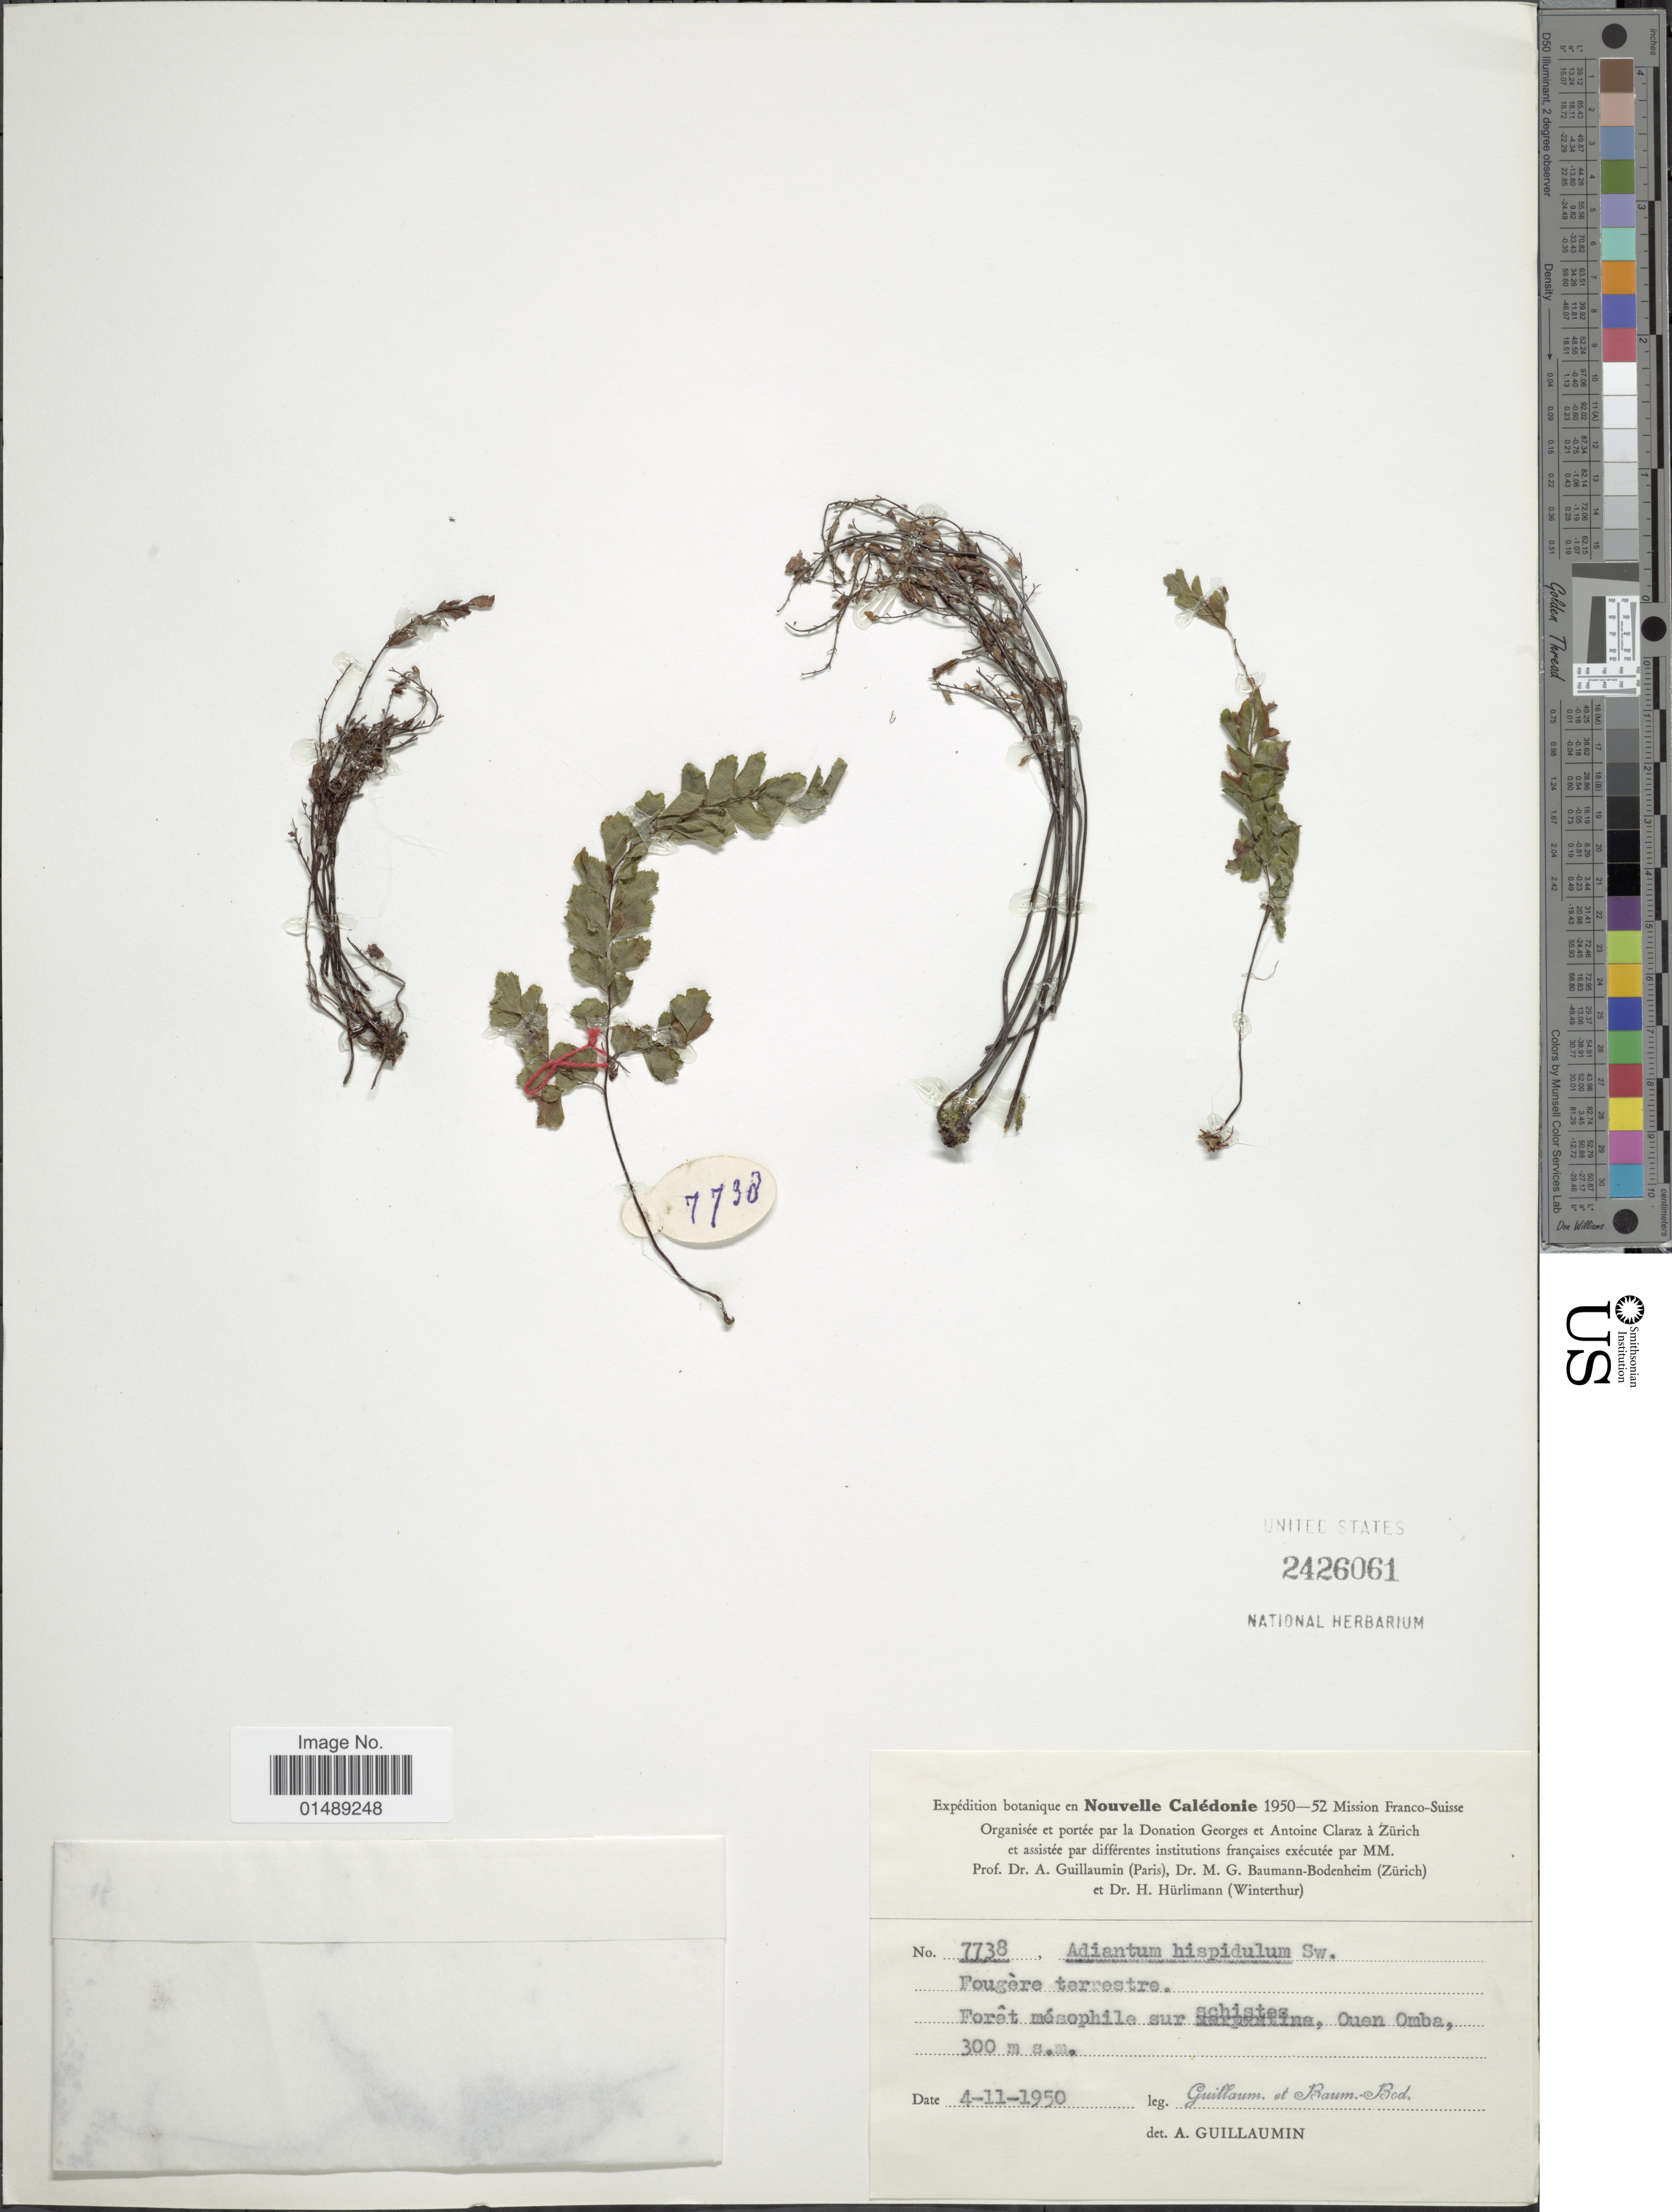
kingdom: Plantae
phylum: Tracheophyta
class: Polypodiopsida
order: Polypodiales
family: Pteridaceae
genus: Adiantum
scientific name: Adiantum hispidulum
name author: Sw.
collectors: A. Guillaumin & M. G. Baumann-Bodenheim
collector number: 7738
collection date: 1950-11-04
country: New Caledonia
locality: New Caledonia, Foret mesophile sur schistes, Ouen Omba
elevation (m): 300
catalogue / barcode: US 2426061